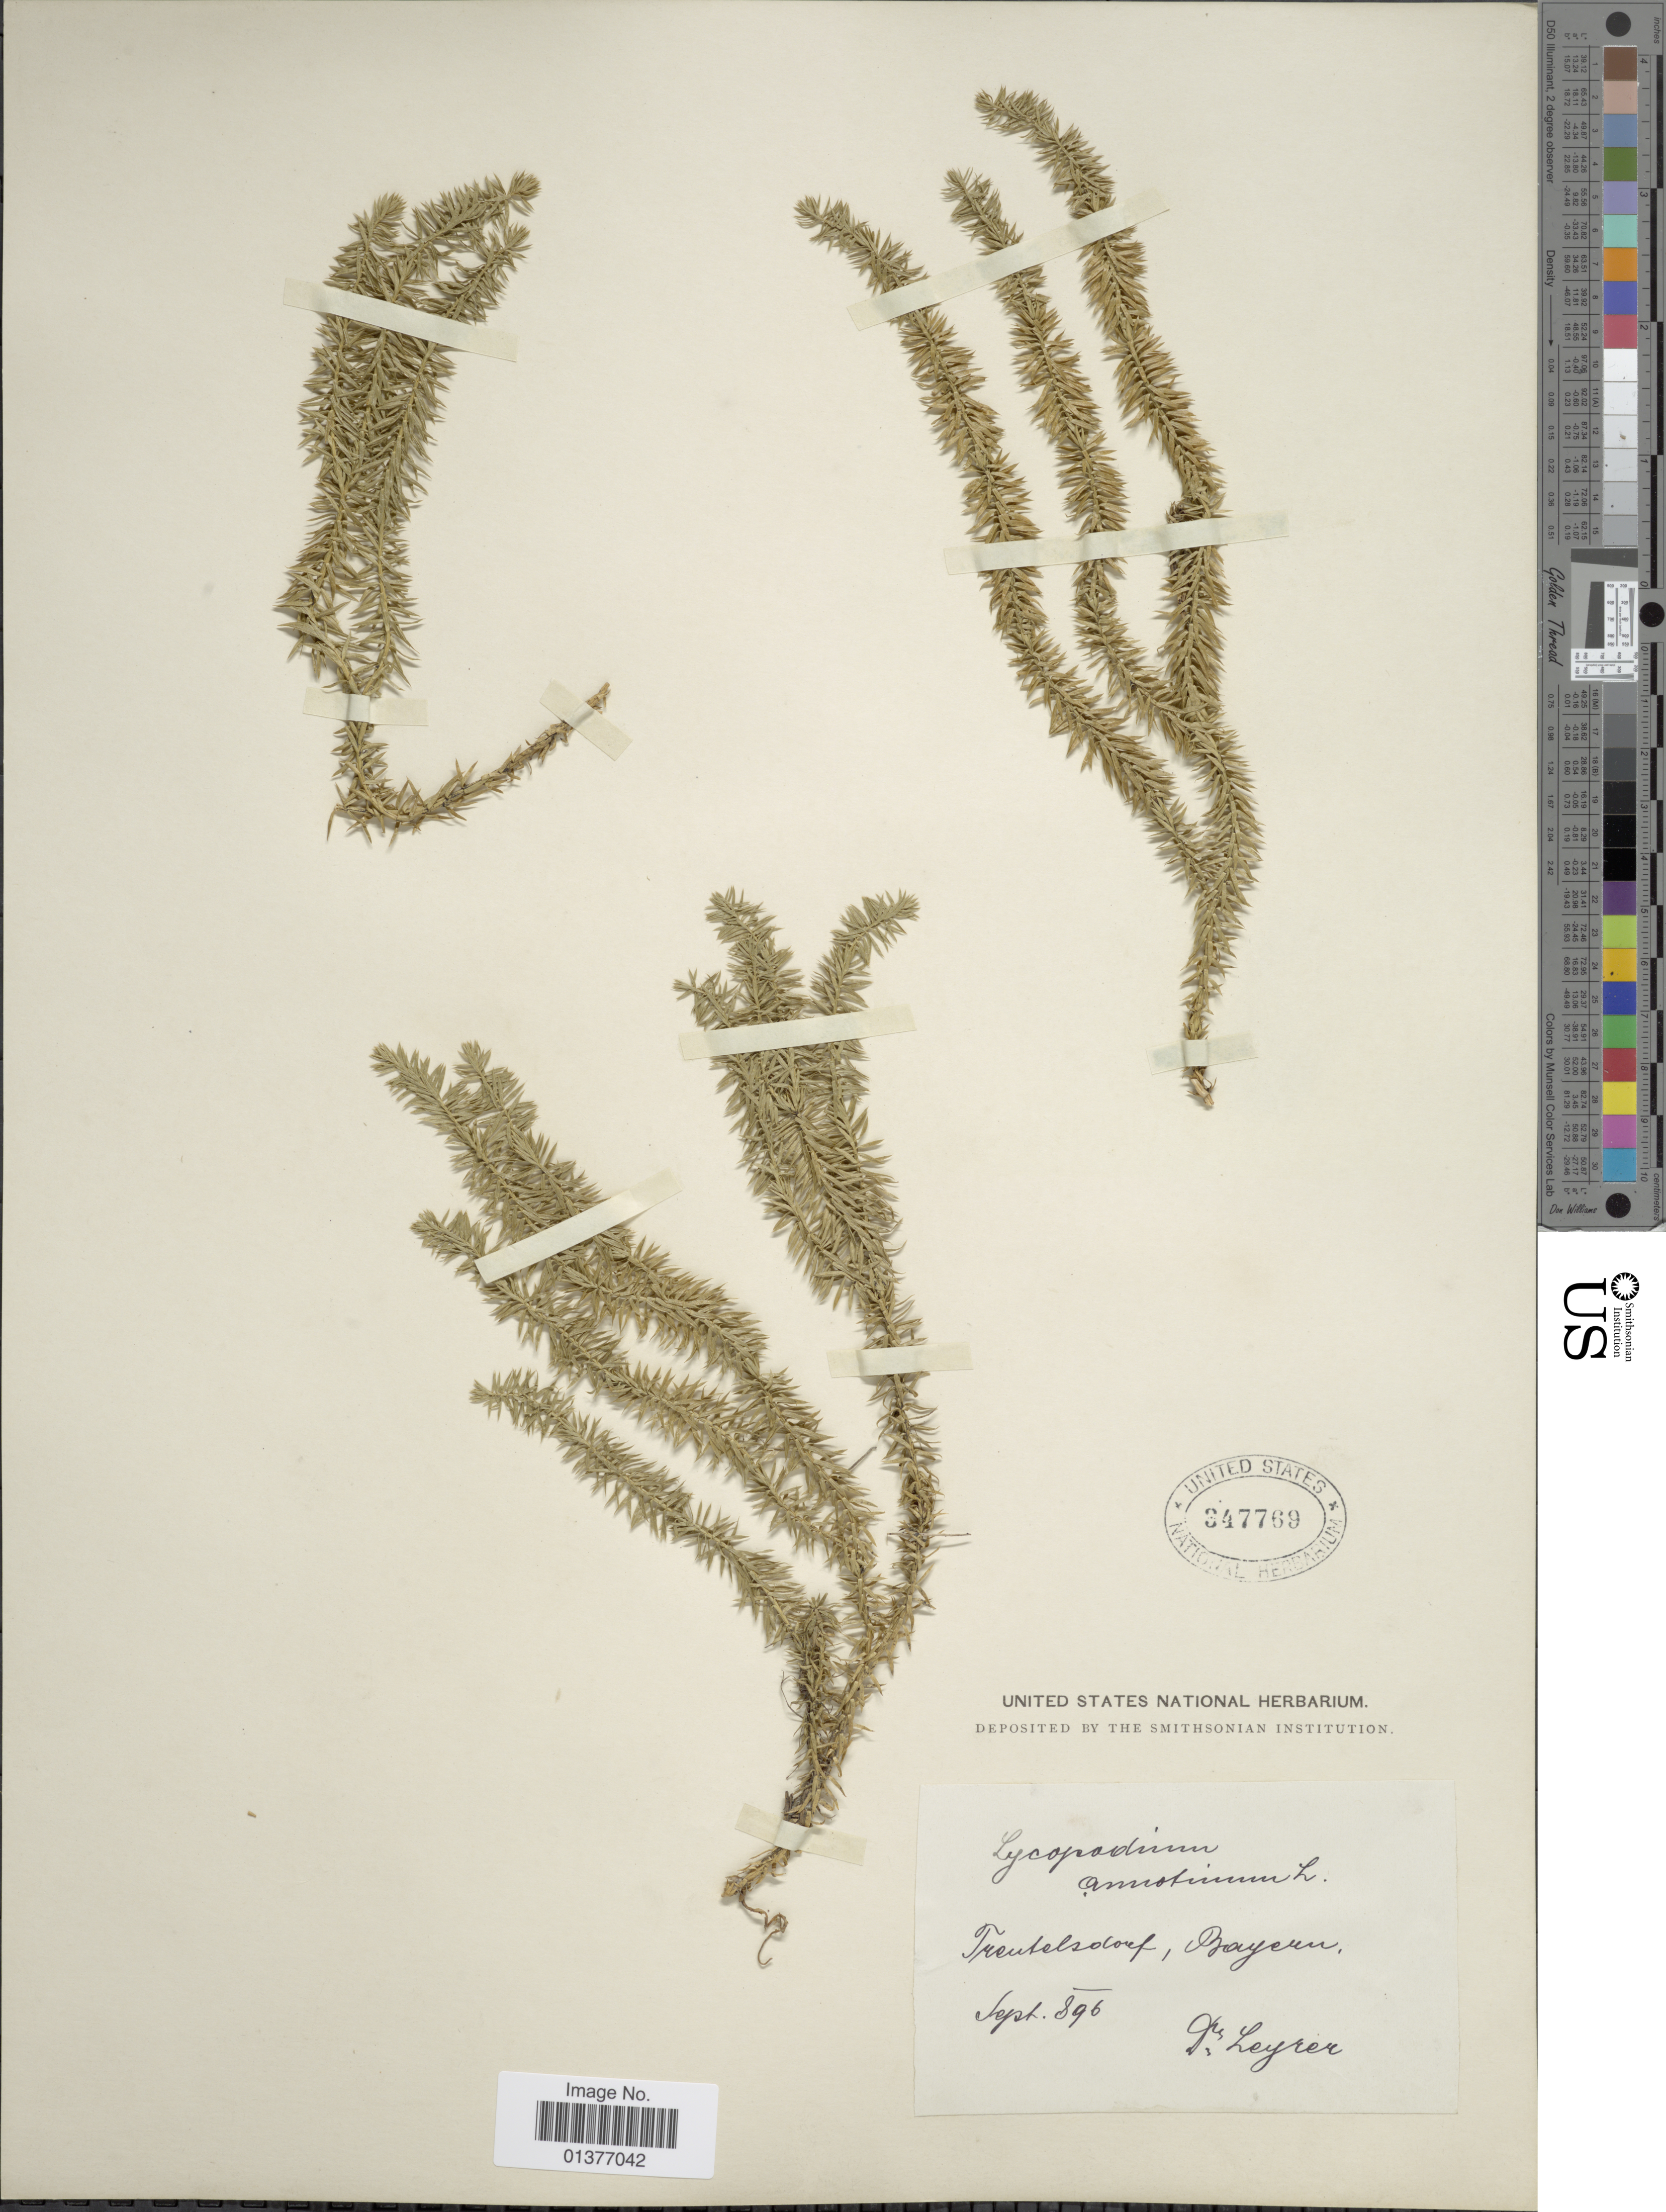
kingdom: Plantae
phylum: Tracheophyta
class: Lycopodiopsida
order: Lycopodiales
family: Lycopodiaceae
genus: Spinulum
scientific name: Spinulum annotinum subsp. annotinum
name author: (L.) A. Haines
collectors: Leyrer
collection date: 1896-09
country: Germany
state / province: Bayern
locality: Treutlesdorf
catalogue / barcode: US 3477969